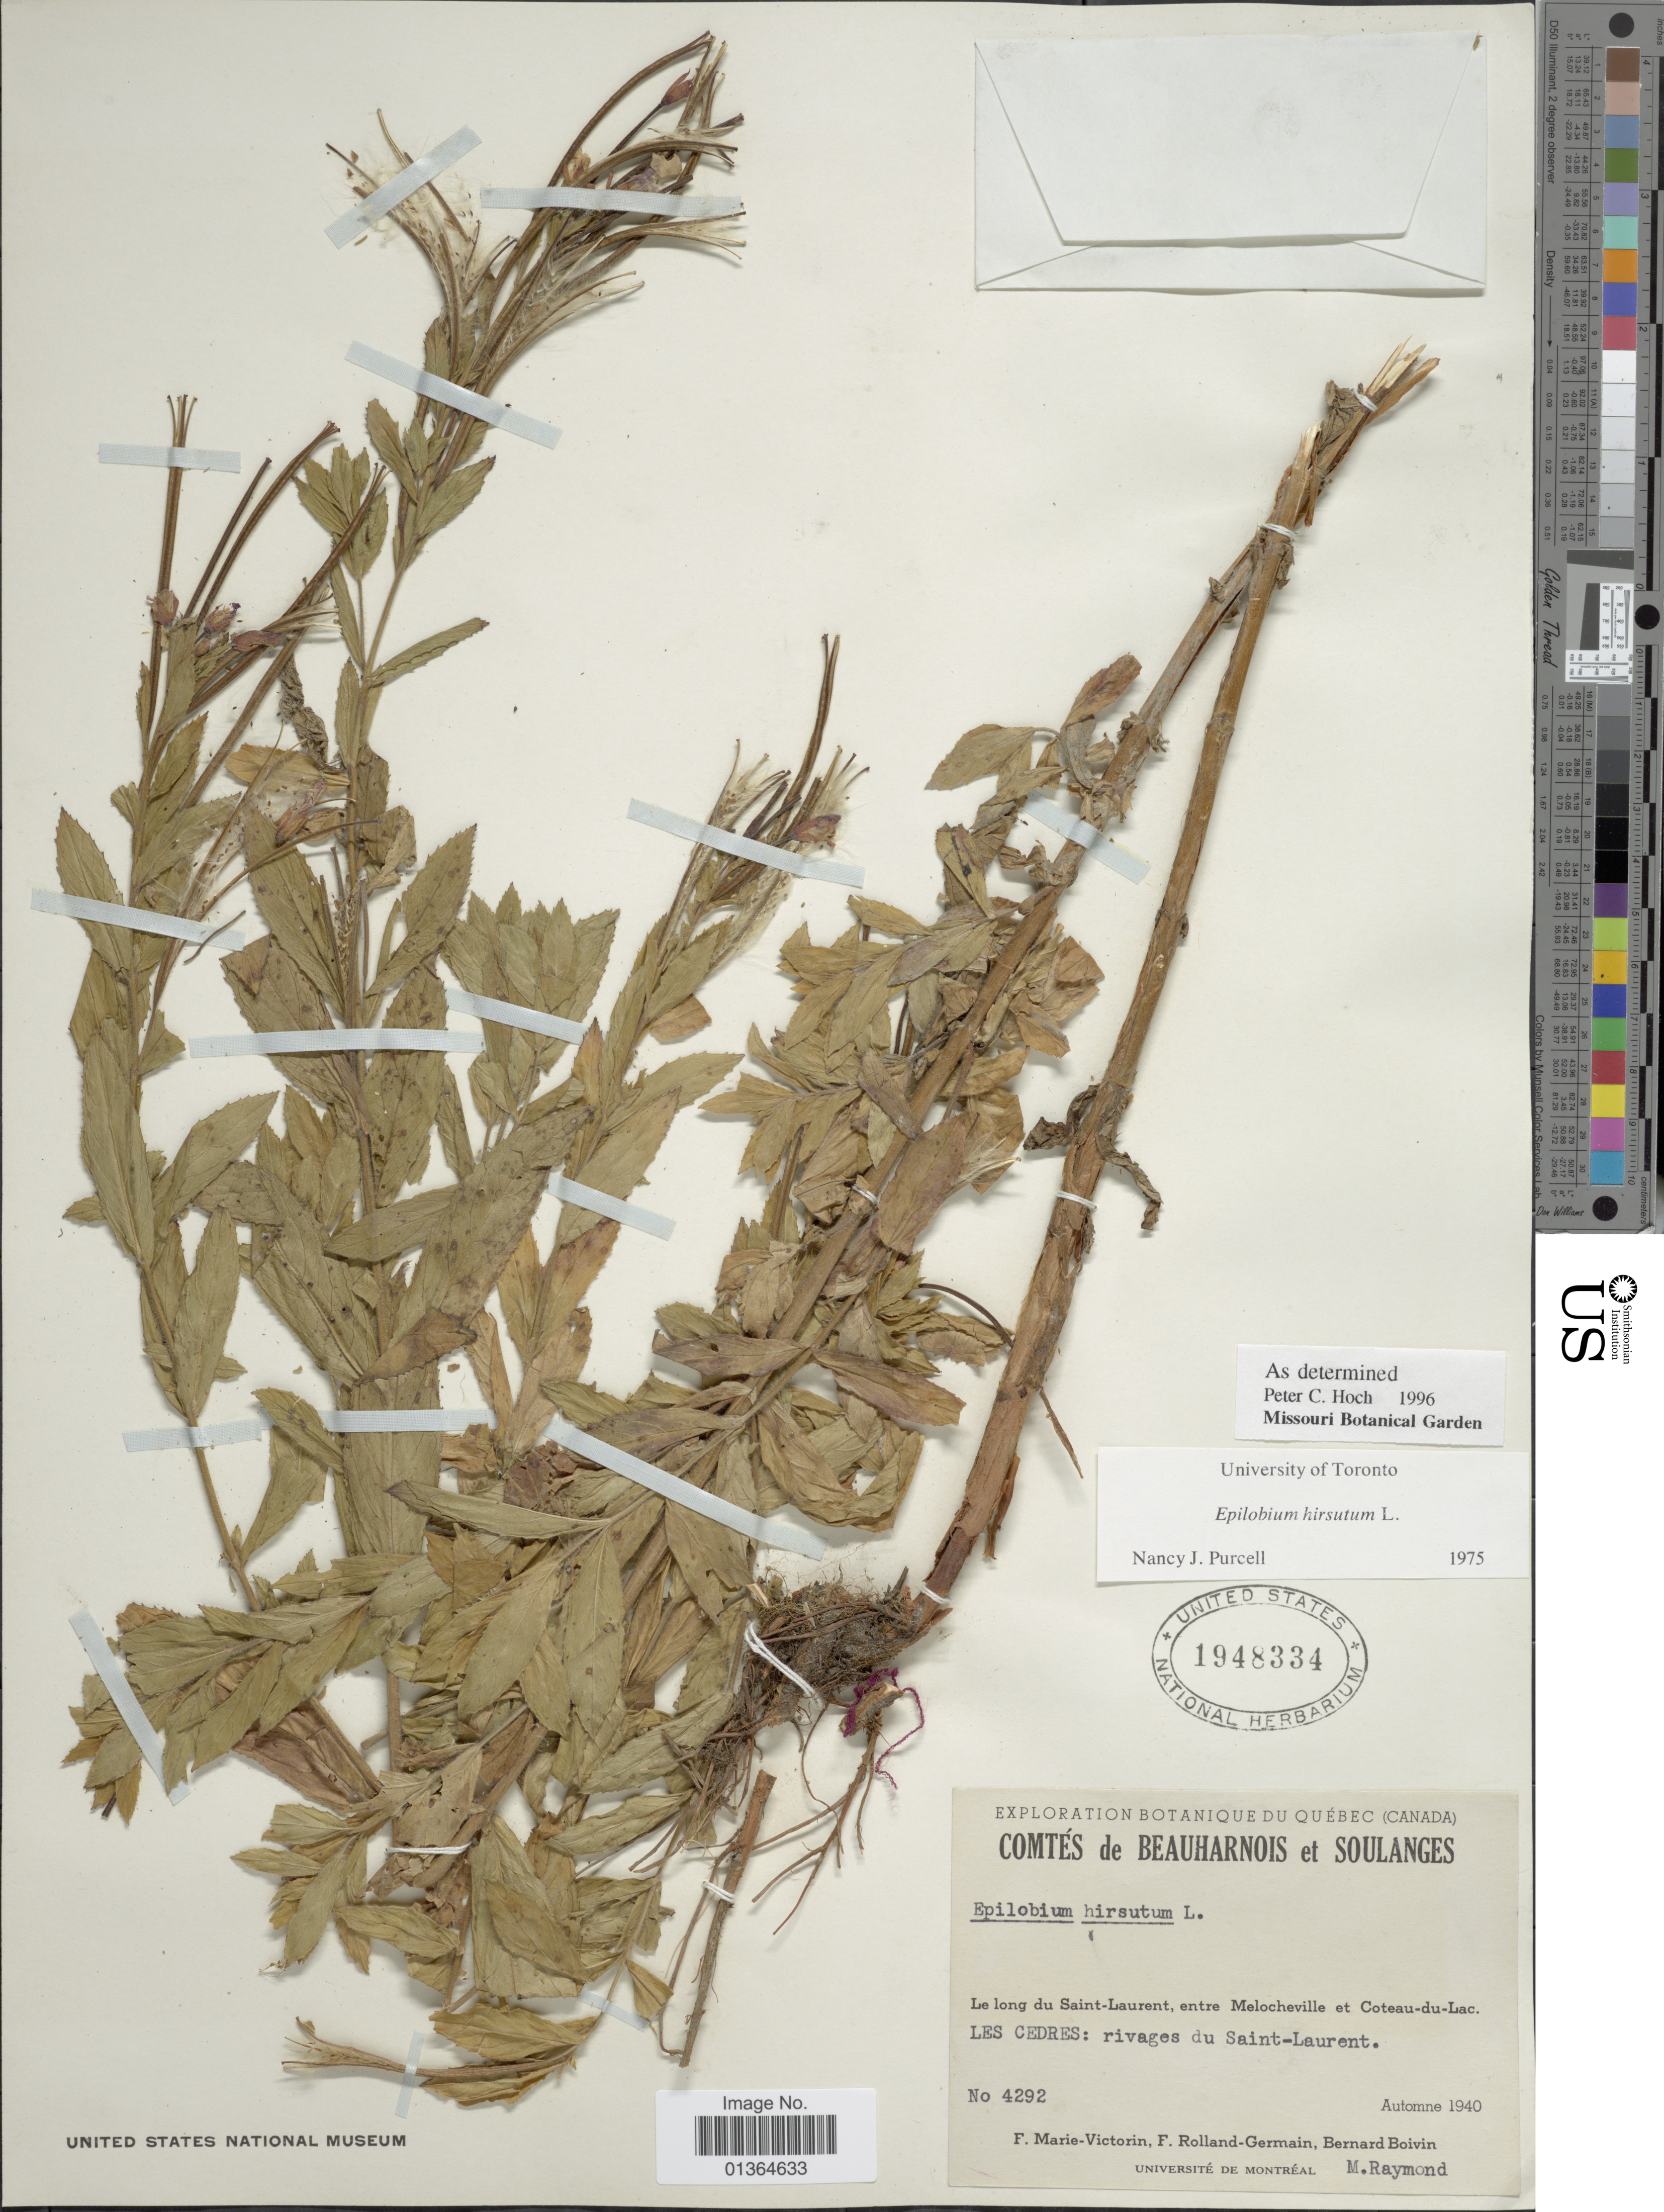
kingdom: Plantae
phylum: Tracheophyta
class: Magnoliopsida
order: Myrtales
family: Onagraceae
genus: Epilobium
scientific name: Epilobium hirsutum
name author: L.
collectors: Fr. Marie-Victorin, Rolland-Germain & B. Boivin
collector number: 4292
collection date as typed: Automne 1940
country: Canada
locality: Comtés de Beauharnois et Soulanges. Le long du Saint-Laurent, entre Melocheville et Coteau-du-Lac. Les Cedres: rivages du Saint-Laurent.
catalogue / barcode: US 1948334